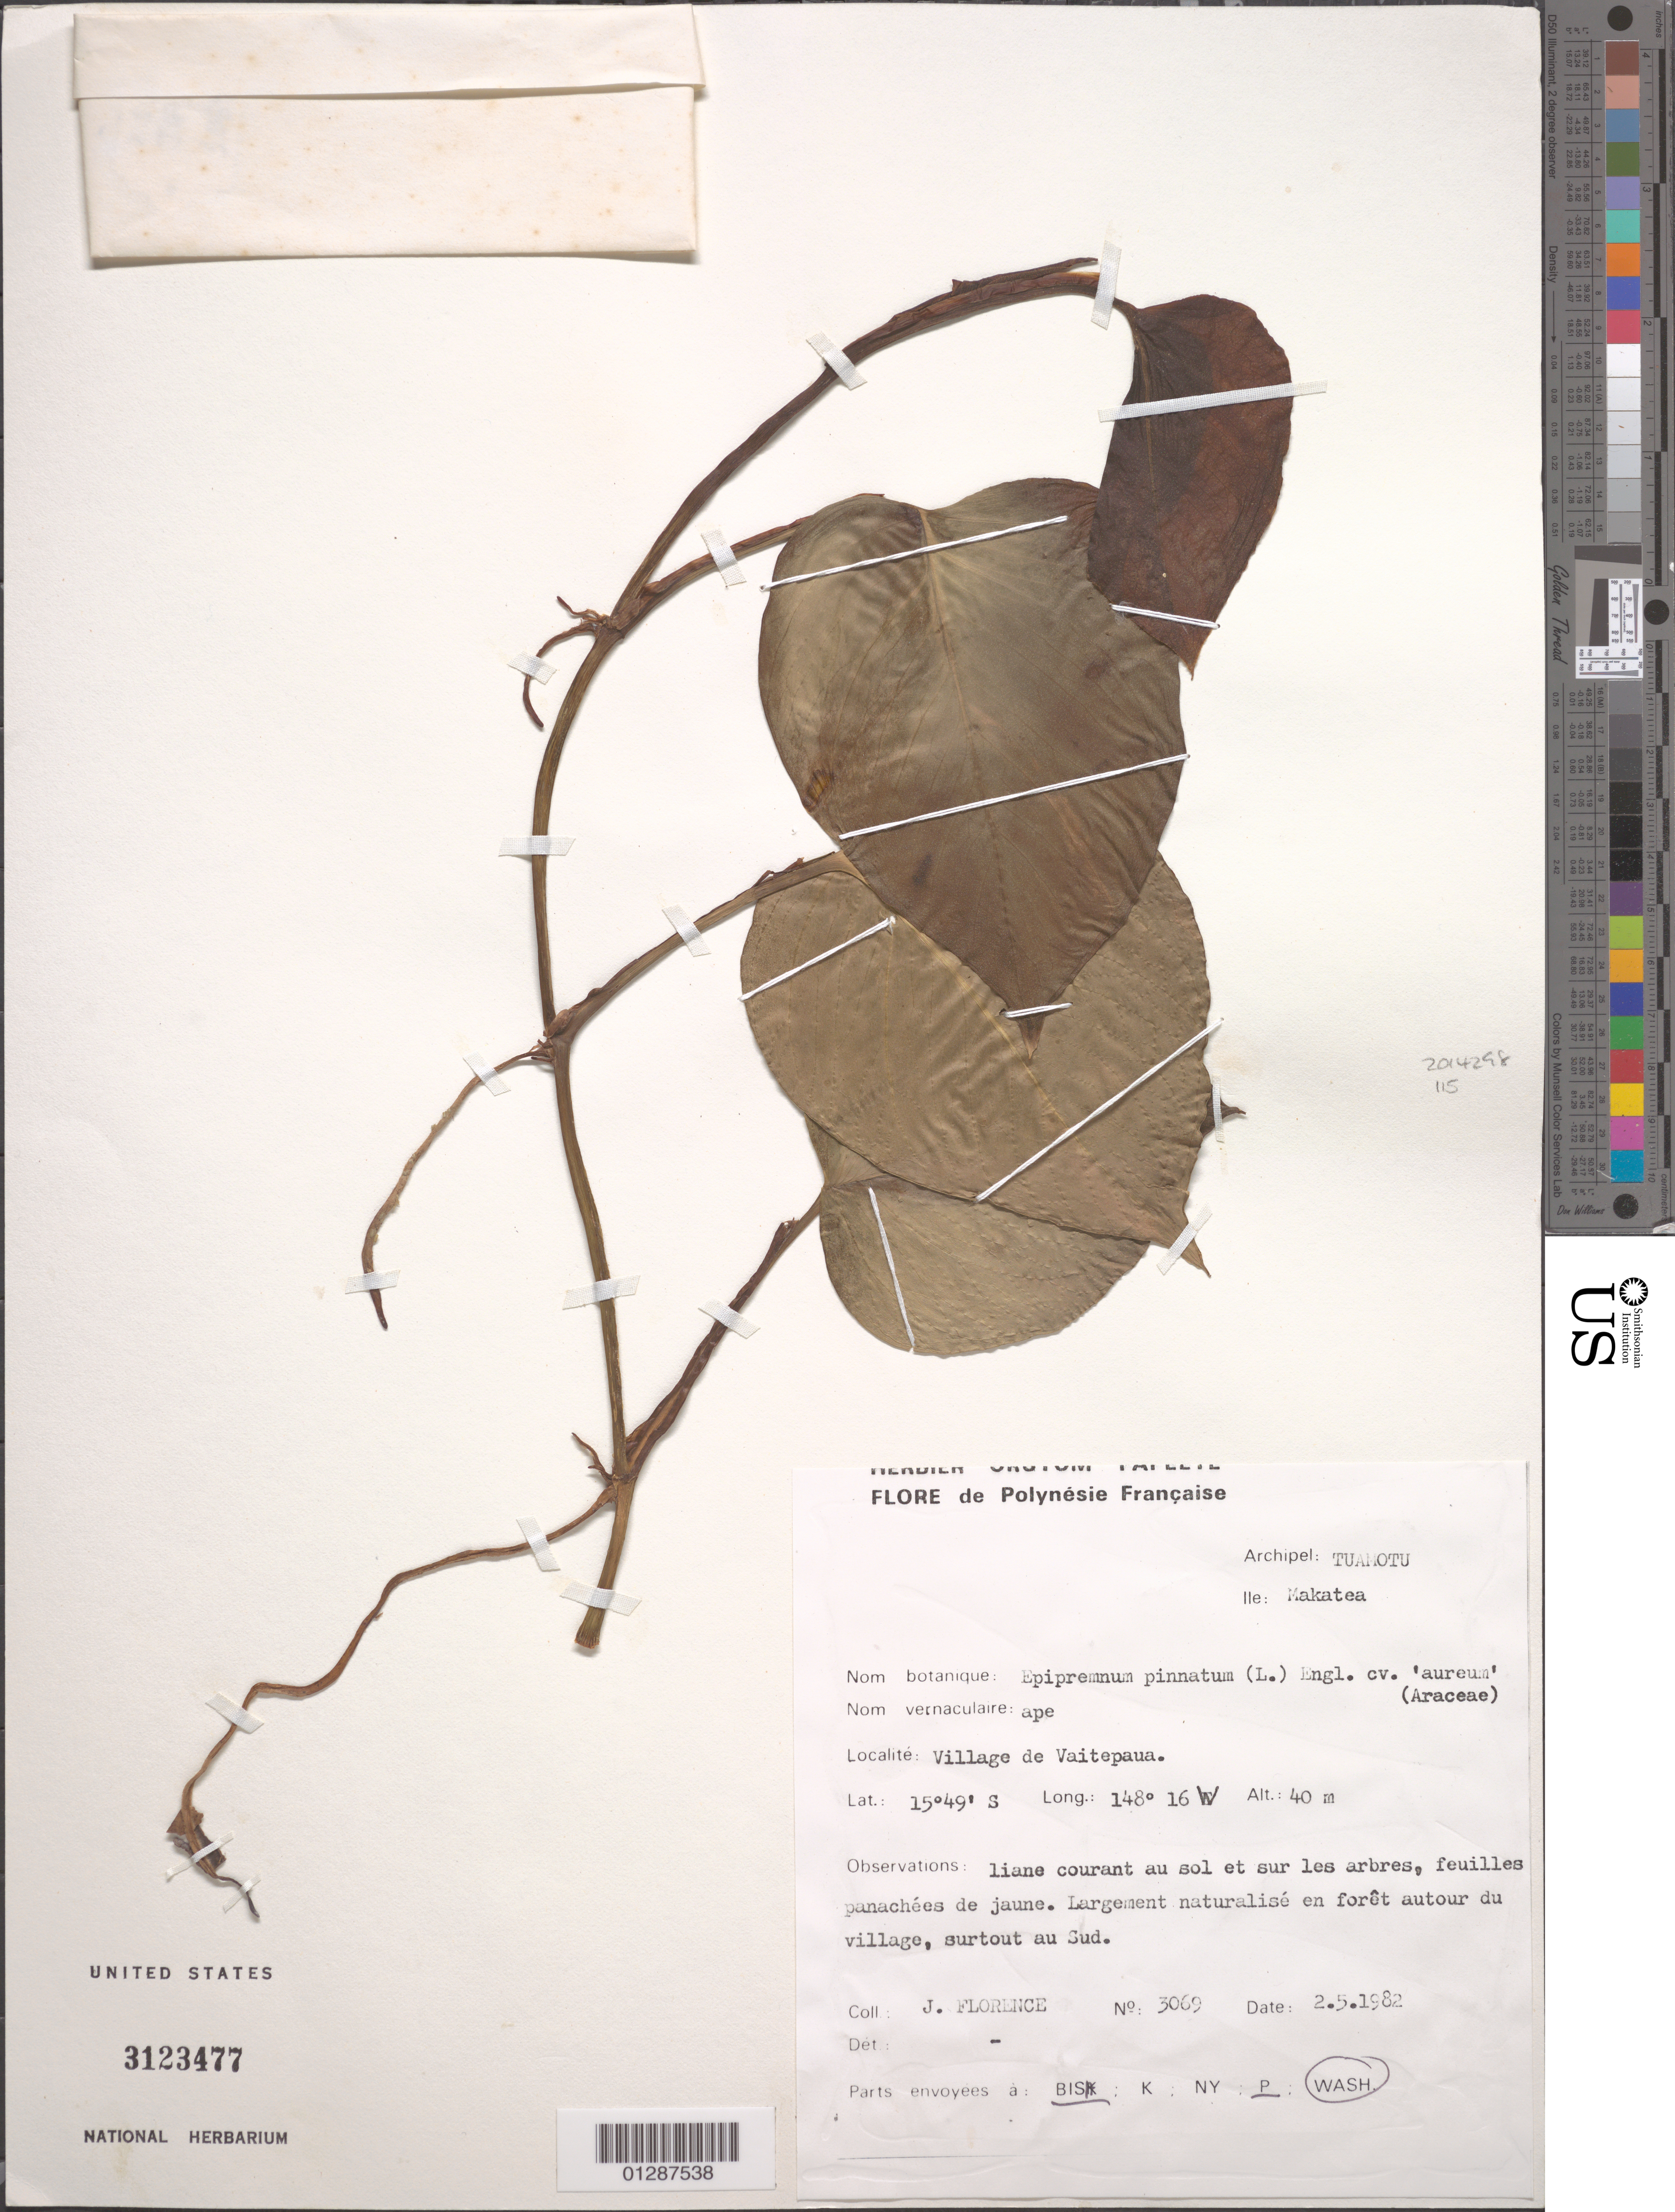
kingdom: Plantae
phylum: Tracheophyta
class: Liliopsida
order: Alismatales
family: Araceae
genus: Epipremnum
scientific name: Epipremnum aureum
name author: (Linden & André) G.S. Bunting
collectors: J. Florence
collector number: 3069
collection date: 1982-05-02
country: French Polynesia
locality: Archipel: Tuamotu Ile: Makatea. Village de Vaitepaua. En fôret autour du village, surtout au Sud.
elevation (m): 40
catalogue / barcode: US 3123477